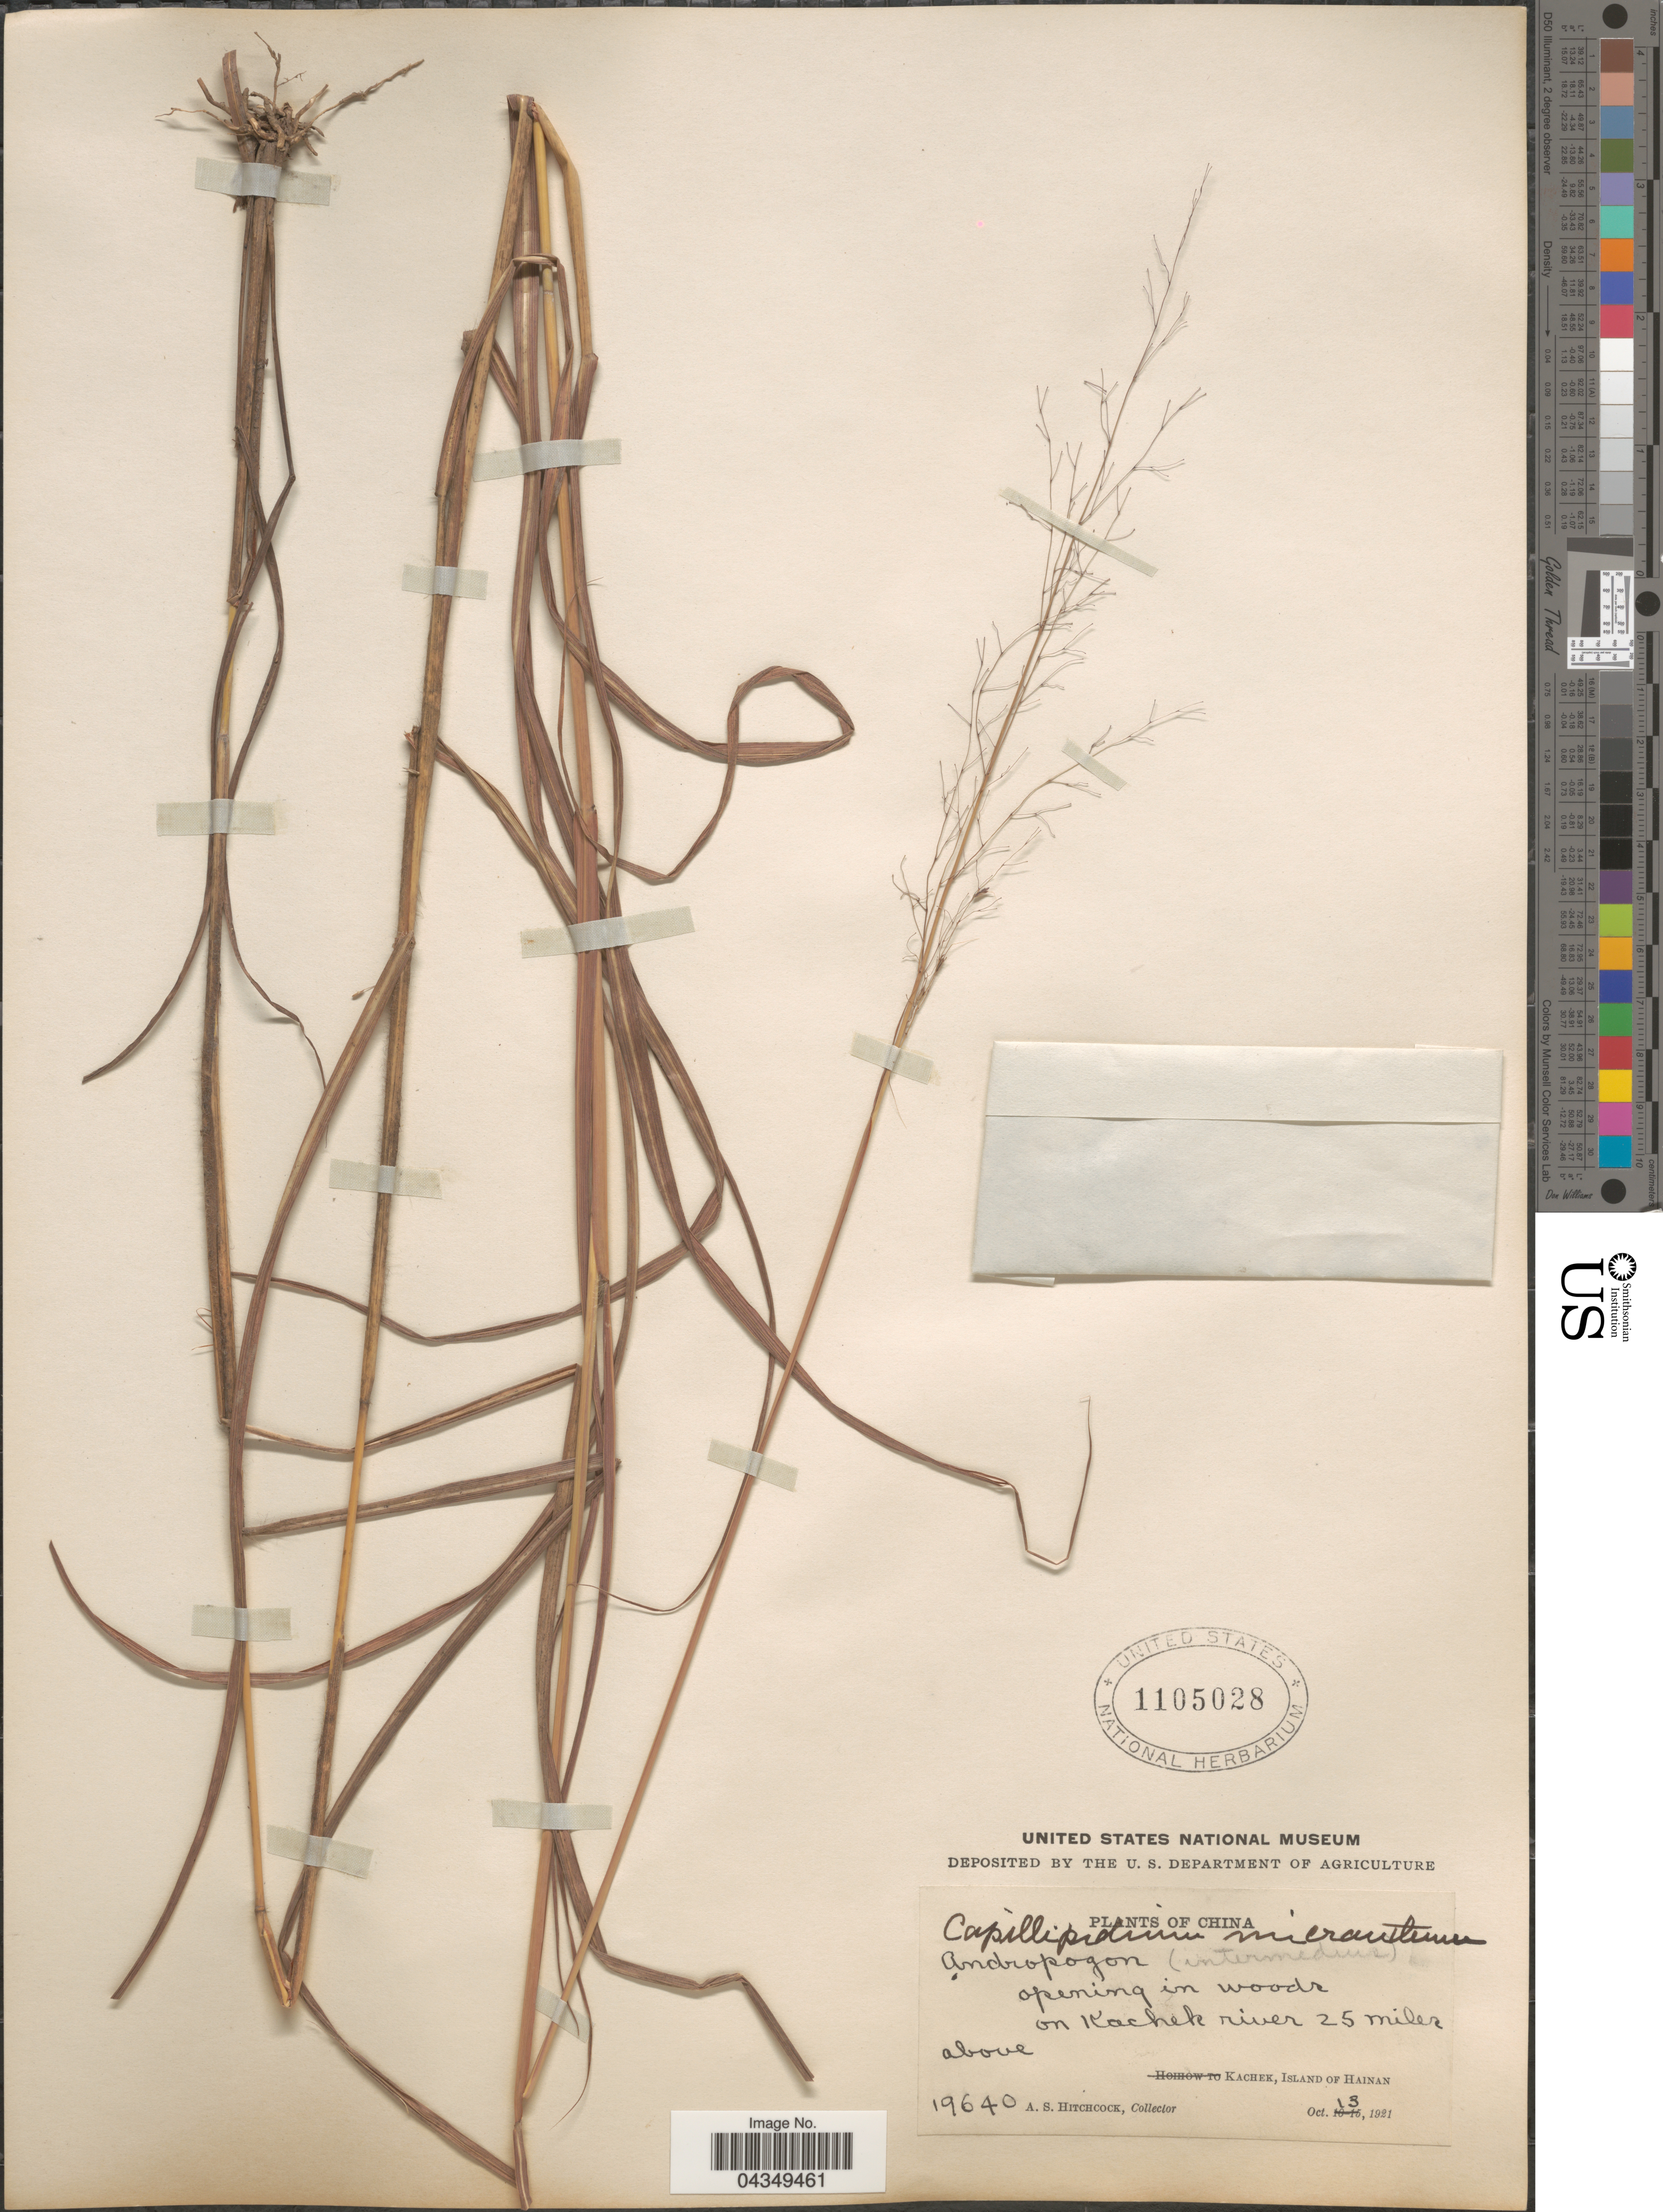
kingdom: Plantae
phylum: Tracheophyta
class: Liliopsida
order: Poales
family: Poaceae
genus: Capillipedium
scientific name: Capillipedium parviflorum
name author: (R. Br.) Stapf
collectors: A. S. Hitchcock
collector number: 19640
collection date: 1921-10-13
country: China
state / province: Hainan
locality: Opening in woods on Kachek river 25 miles above Kachek, Island of Hainan.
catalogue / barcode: US 1105028